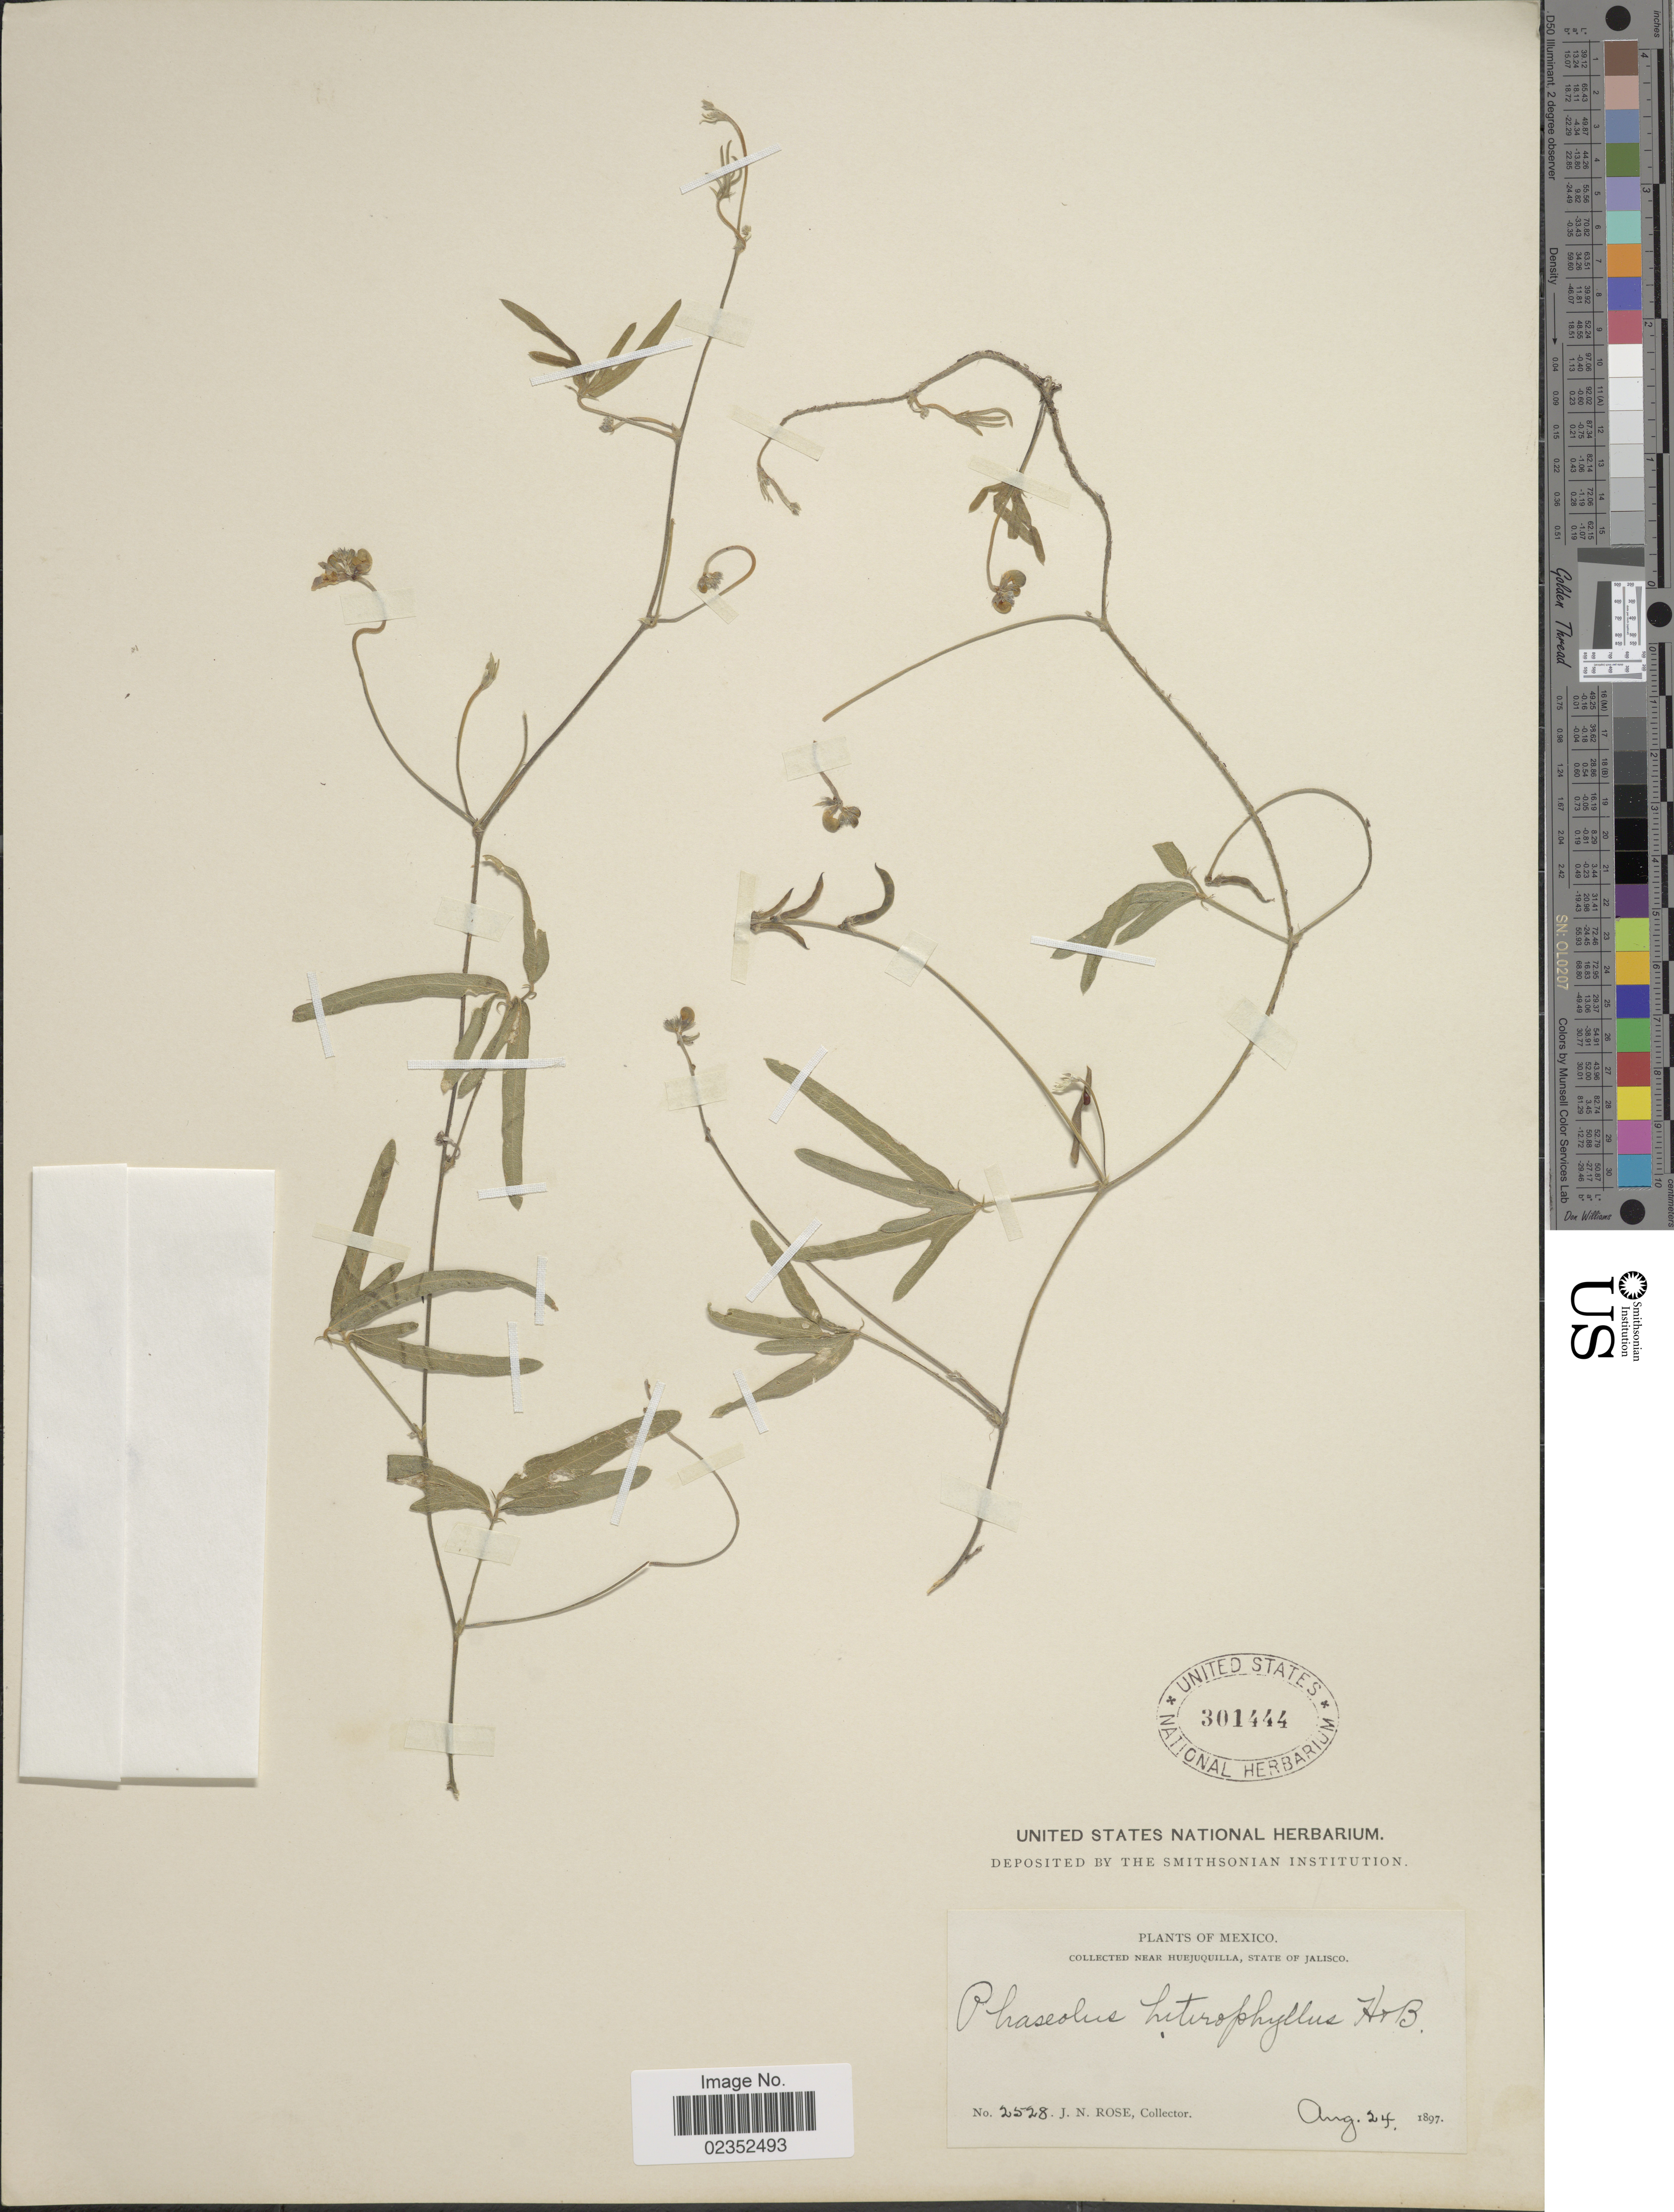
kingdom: Plantae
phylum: Tracheophyta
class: Magnoliopsida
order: Fabales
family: Fabaceae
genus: Macroptilium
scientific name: Macroptilium gibbosifolium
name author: (Ortega) A. Delgado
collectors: J. N. Rose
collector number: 2528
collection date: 1897-08-24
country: Mexico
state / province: Jalisco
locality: Near Huejuquilla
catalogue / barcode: US 301444